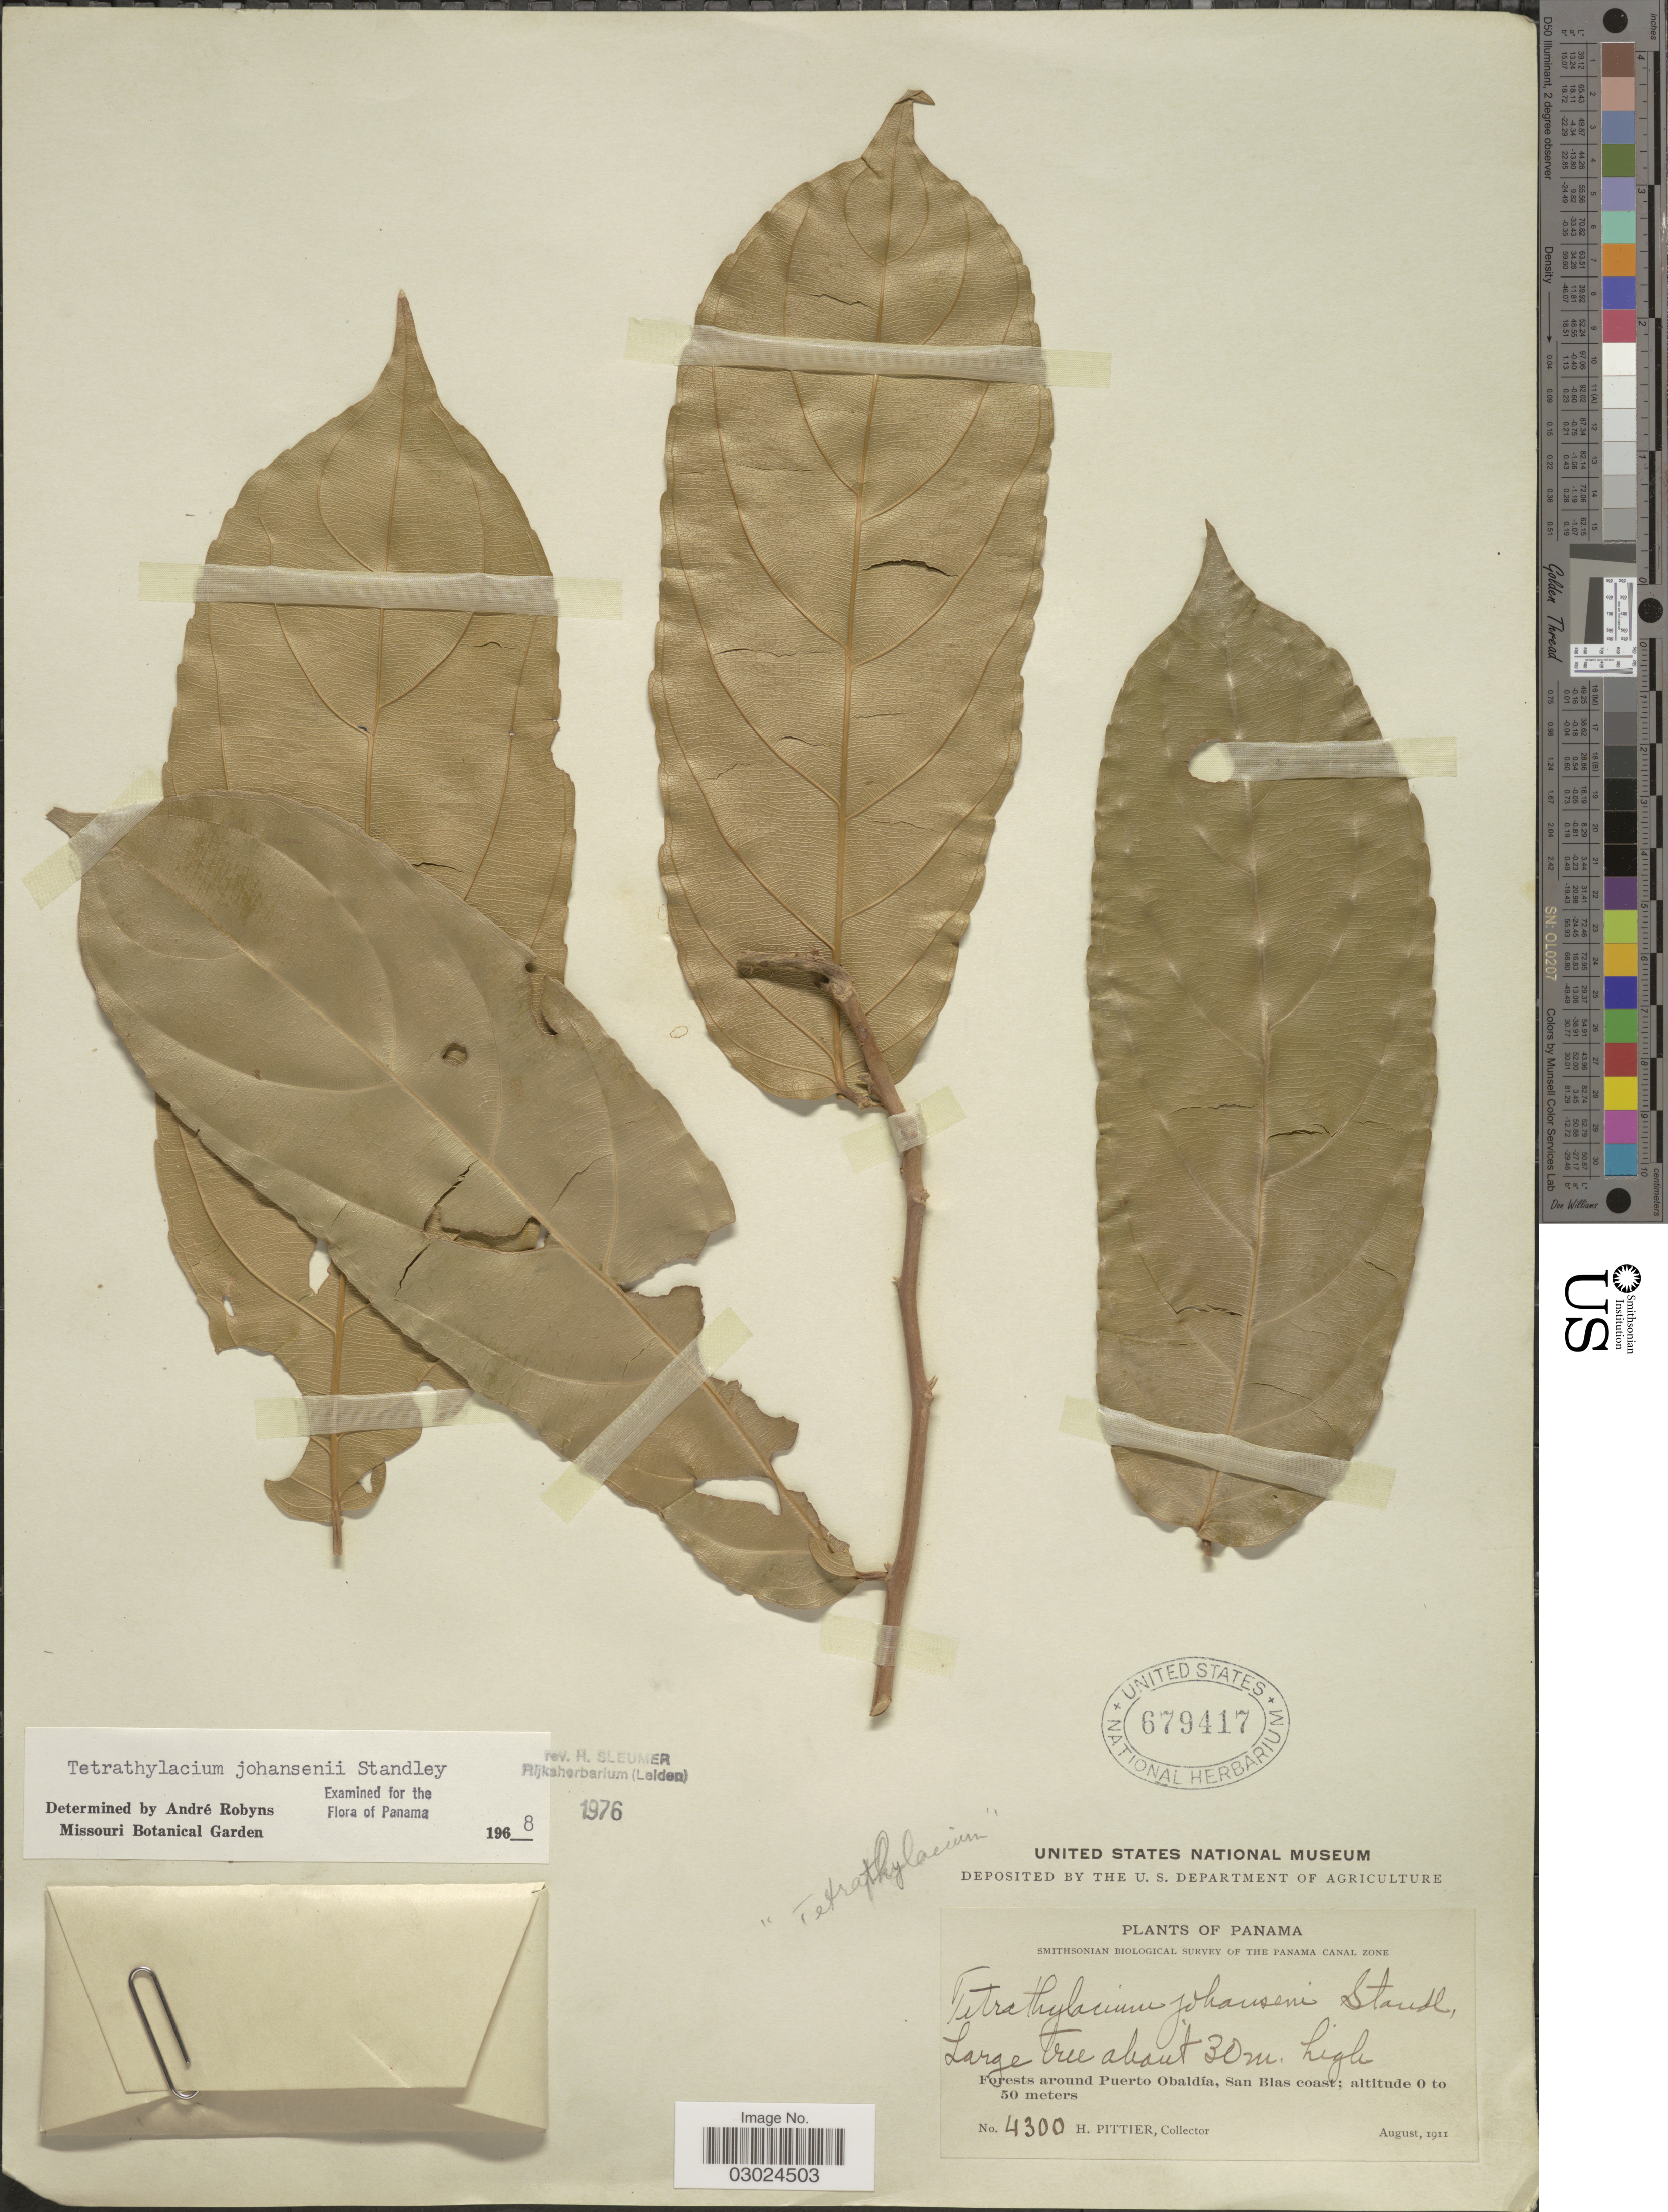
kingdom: Plantae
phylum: Tracheophyta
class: Magnoliopsida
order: Malpighiales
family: Salicaceae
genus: Tetrathylacium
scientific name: Tetrathylacium johansenii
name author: Standl.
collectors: H. F. Pittier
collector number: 4300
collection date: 1911-08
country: Panama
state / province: Kuna Yala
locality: Forests around Puerto Obaldía, San Blas coast.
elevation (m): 0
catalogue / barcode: US 679417